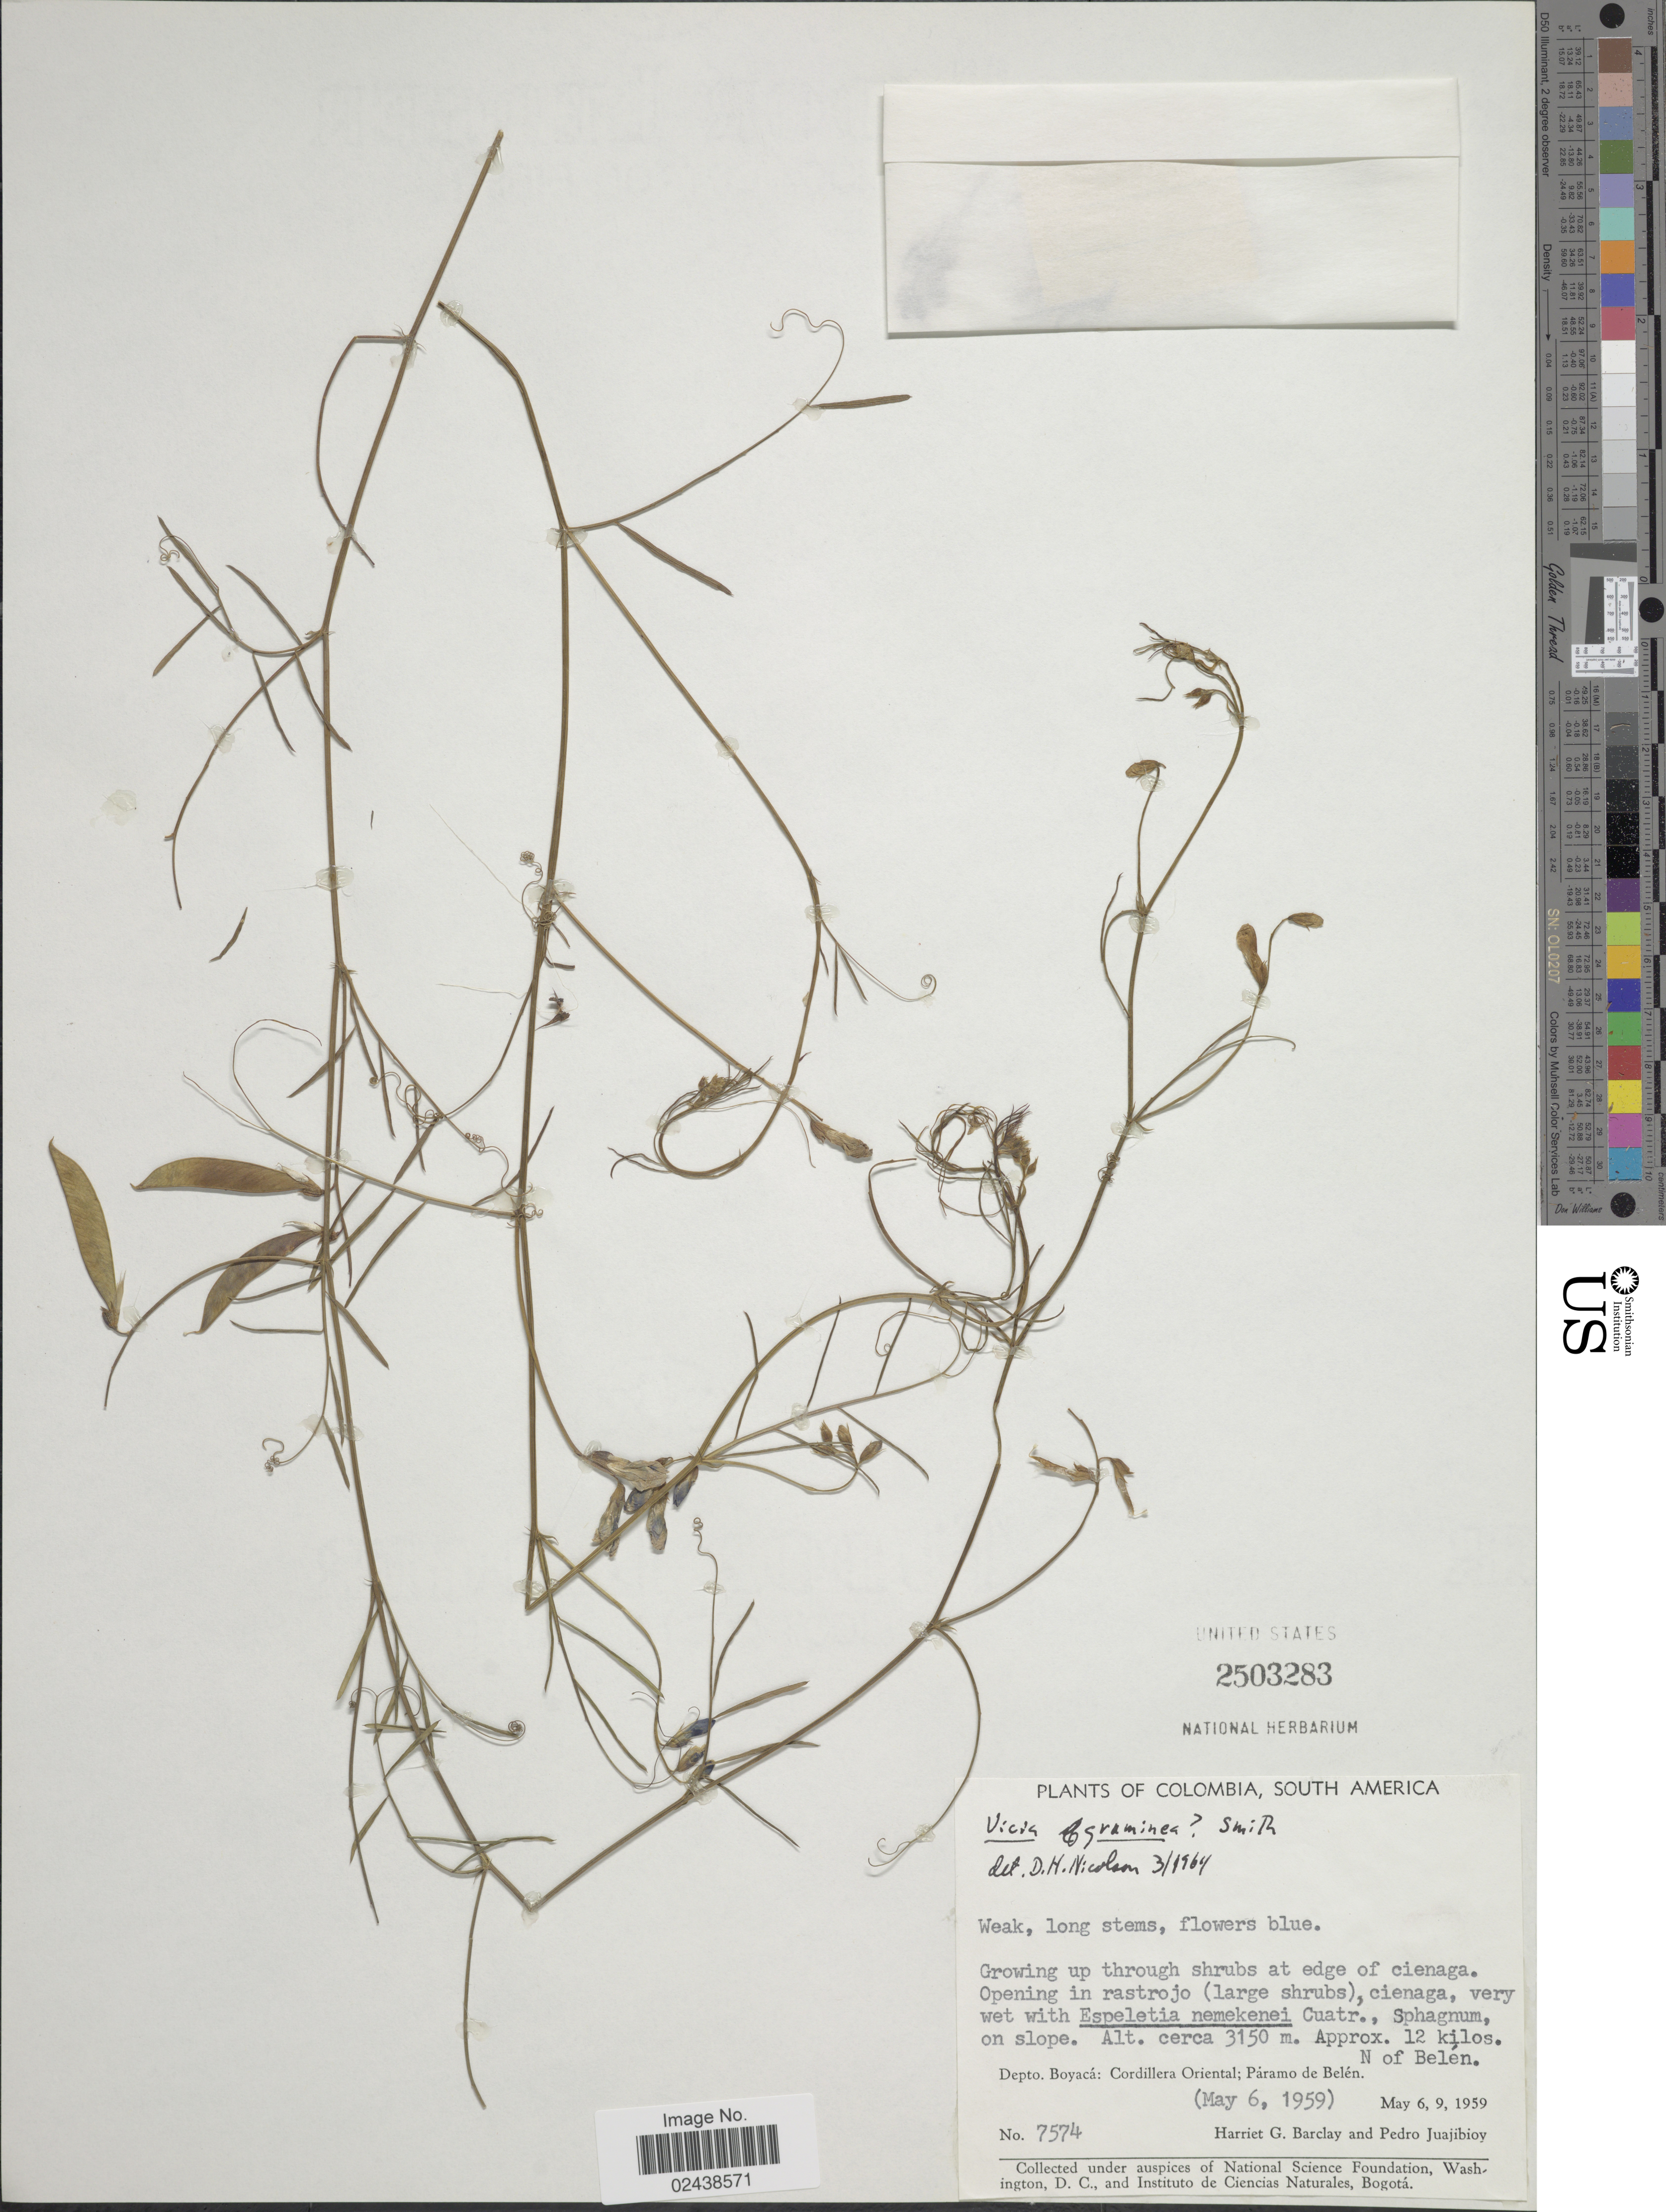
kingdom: Plantae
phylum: Tracheophyta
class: Magnoliopsida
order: Fabales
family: Fabaceae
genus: Vicia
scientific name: Vicia graminea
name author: Sm.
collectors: H. G. Barclay & P. Juajibioy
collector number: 7574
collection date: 1959-05-06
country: Colombia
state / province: Boyacá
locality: Approx. 12 kilos. N of Belen. Cordillera Oriental; Paramo de Belen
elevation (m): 3150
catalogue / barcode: US 2503283